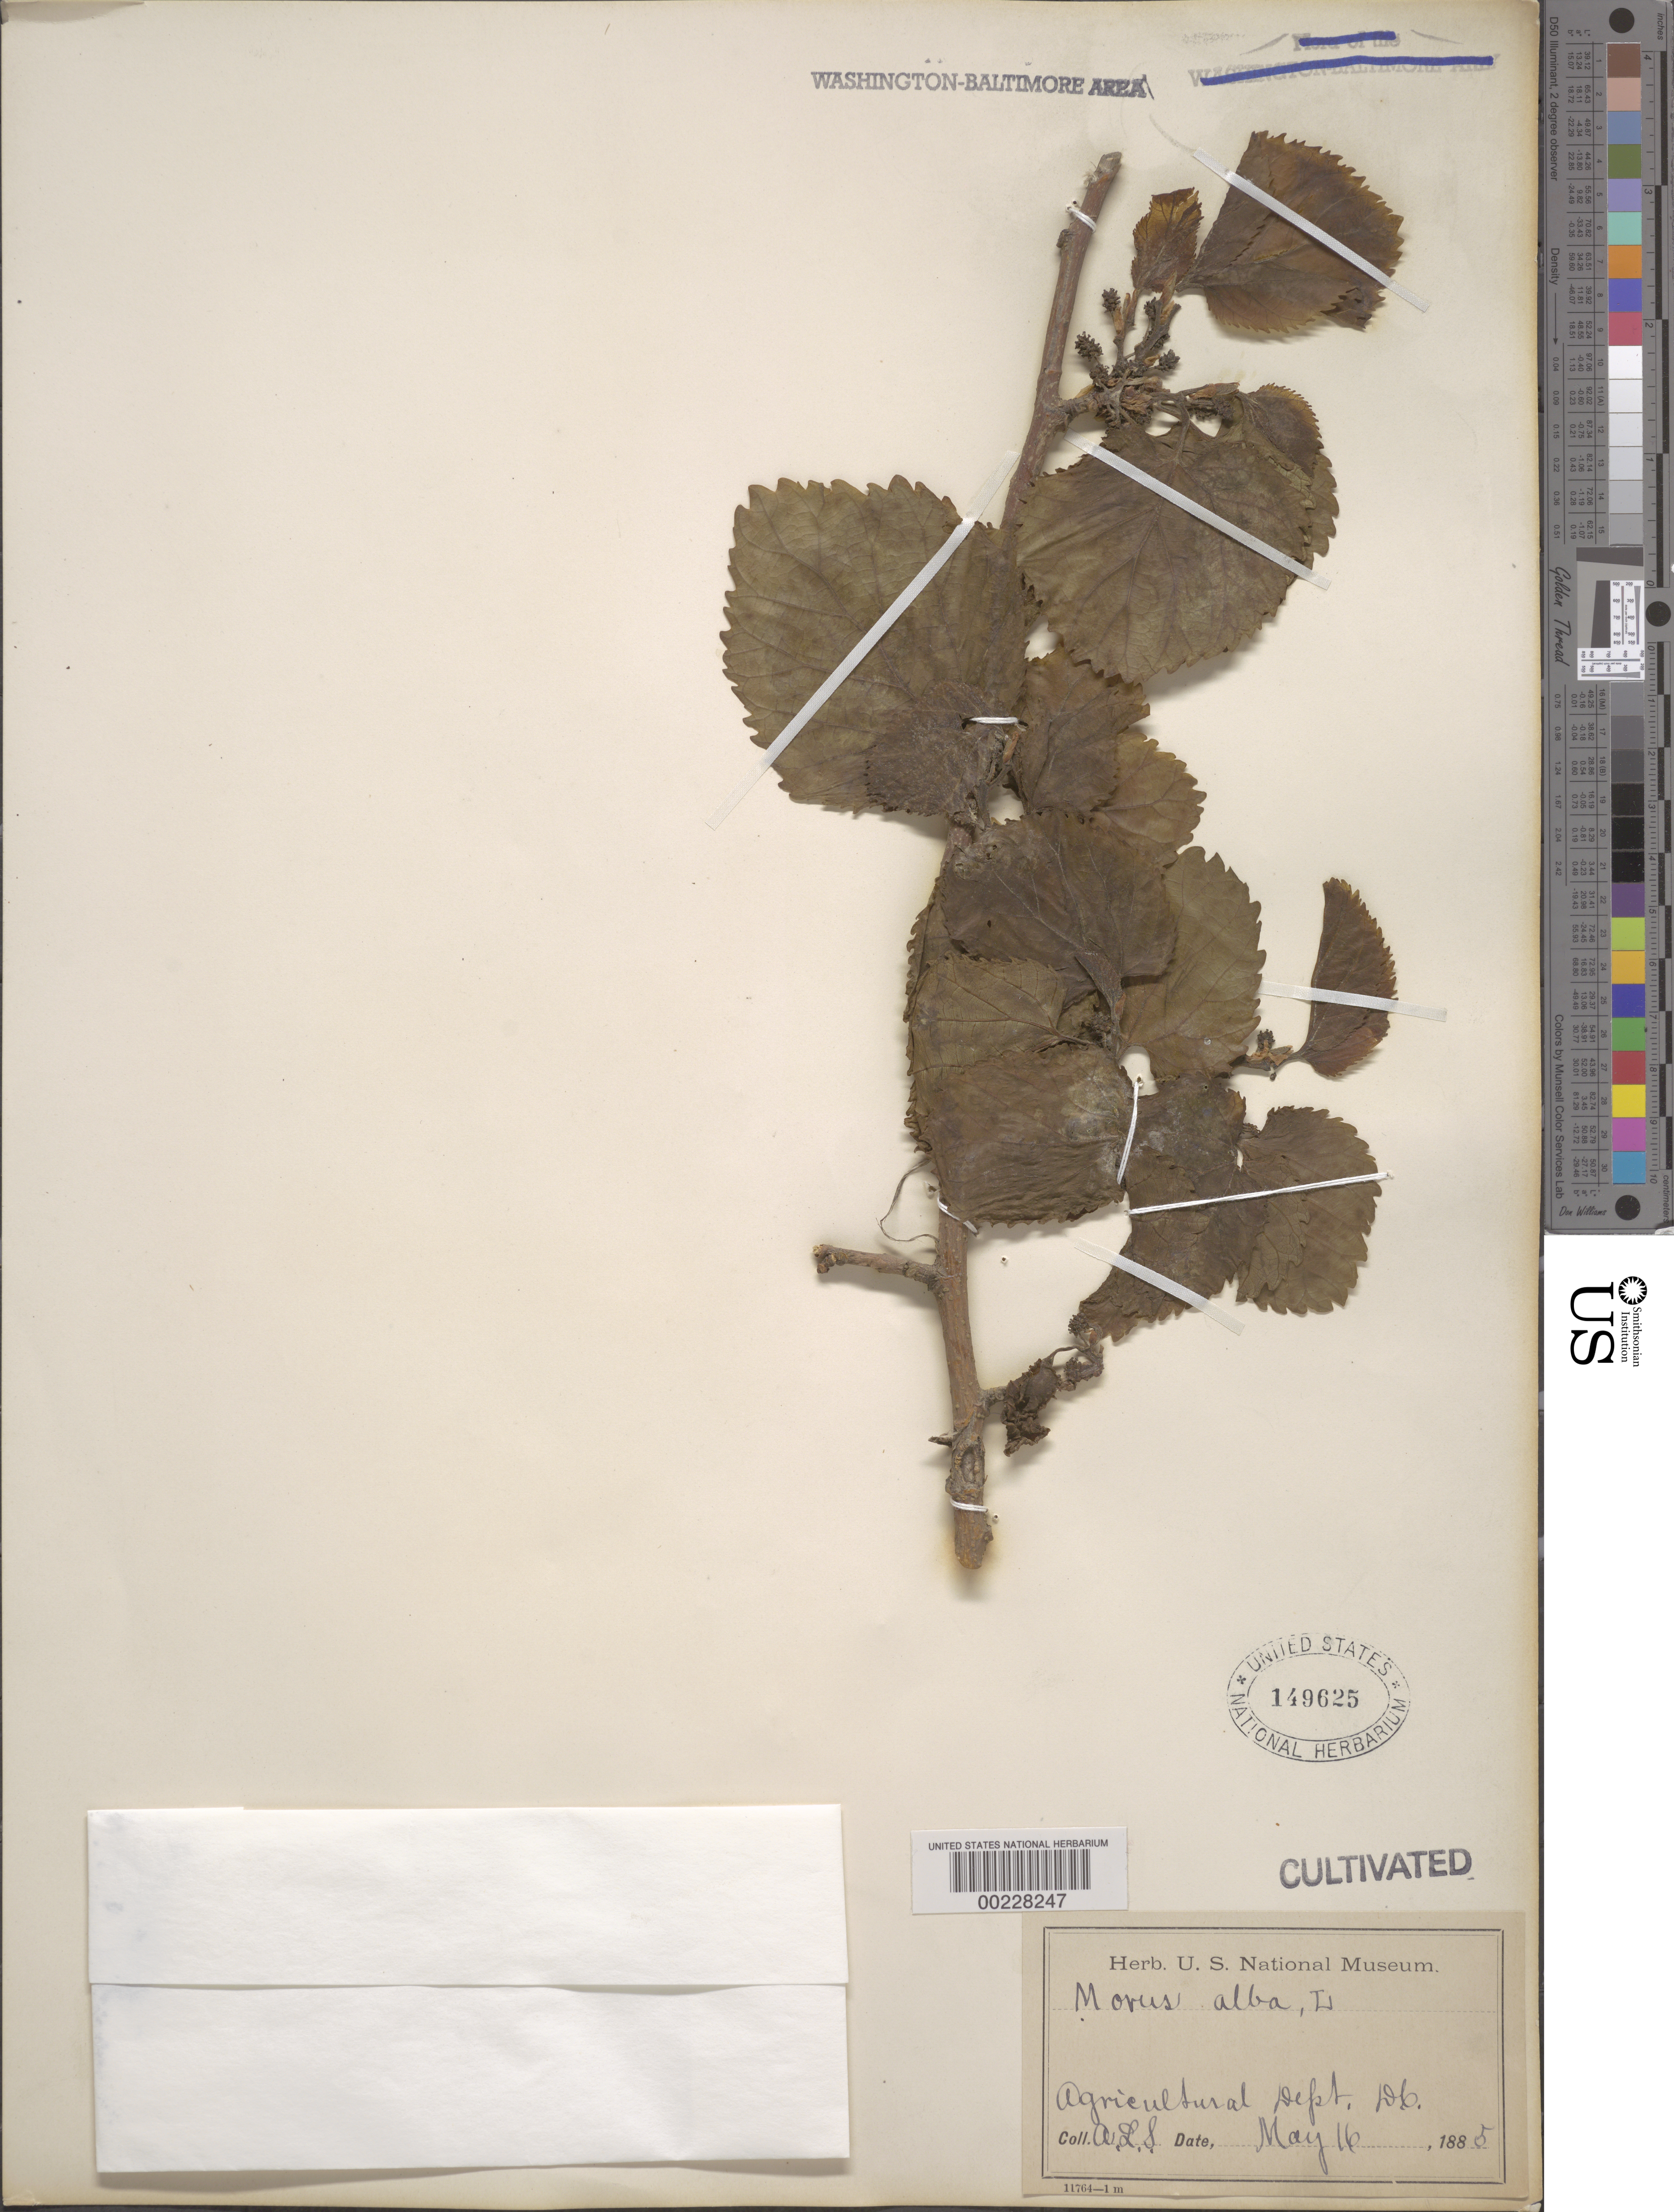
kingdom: Plantae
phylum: Tracheophyta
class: Magnoliopsida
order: Rosales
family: Moraceae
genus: Morus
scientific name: Morus alba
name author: L.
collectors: A. L. Schott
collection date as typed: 16 May 1885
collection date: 1885-05-16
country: United States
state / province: District of Columbia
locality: Agriculture grounds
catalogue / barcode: US 149625